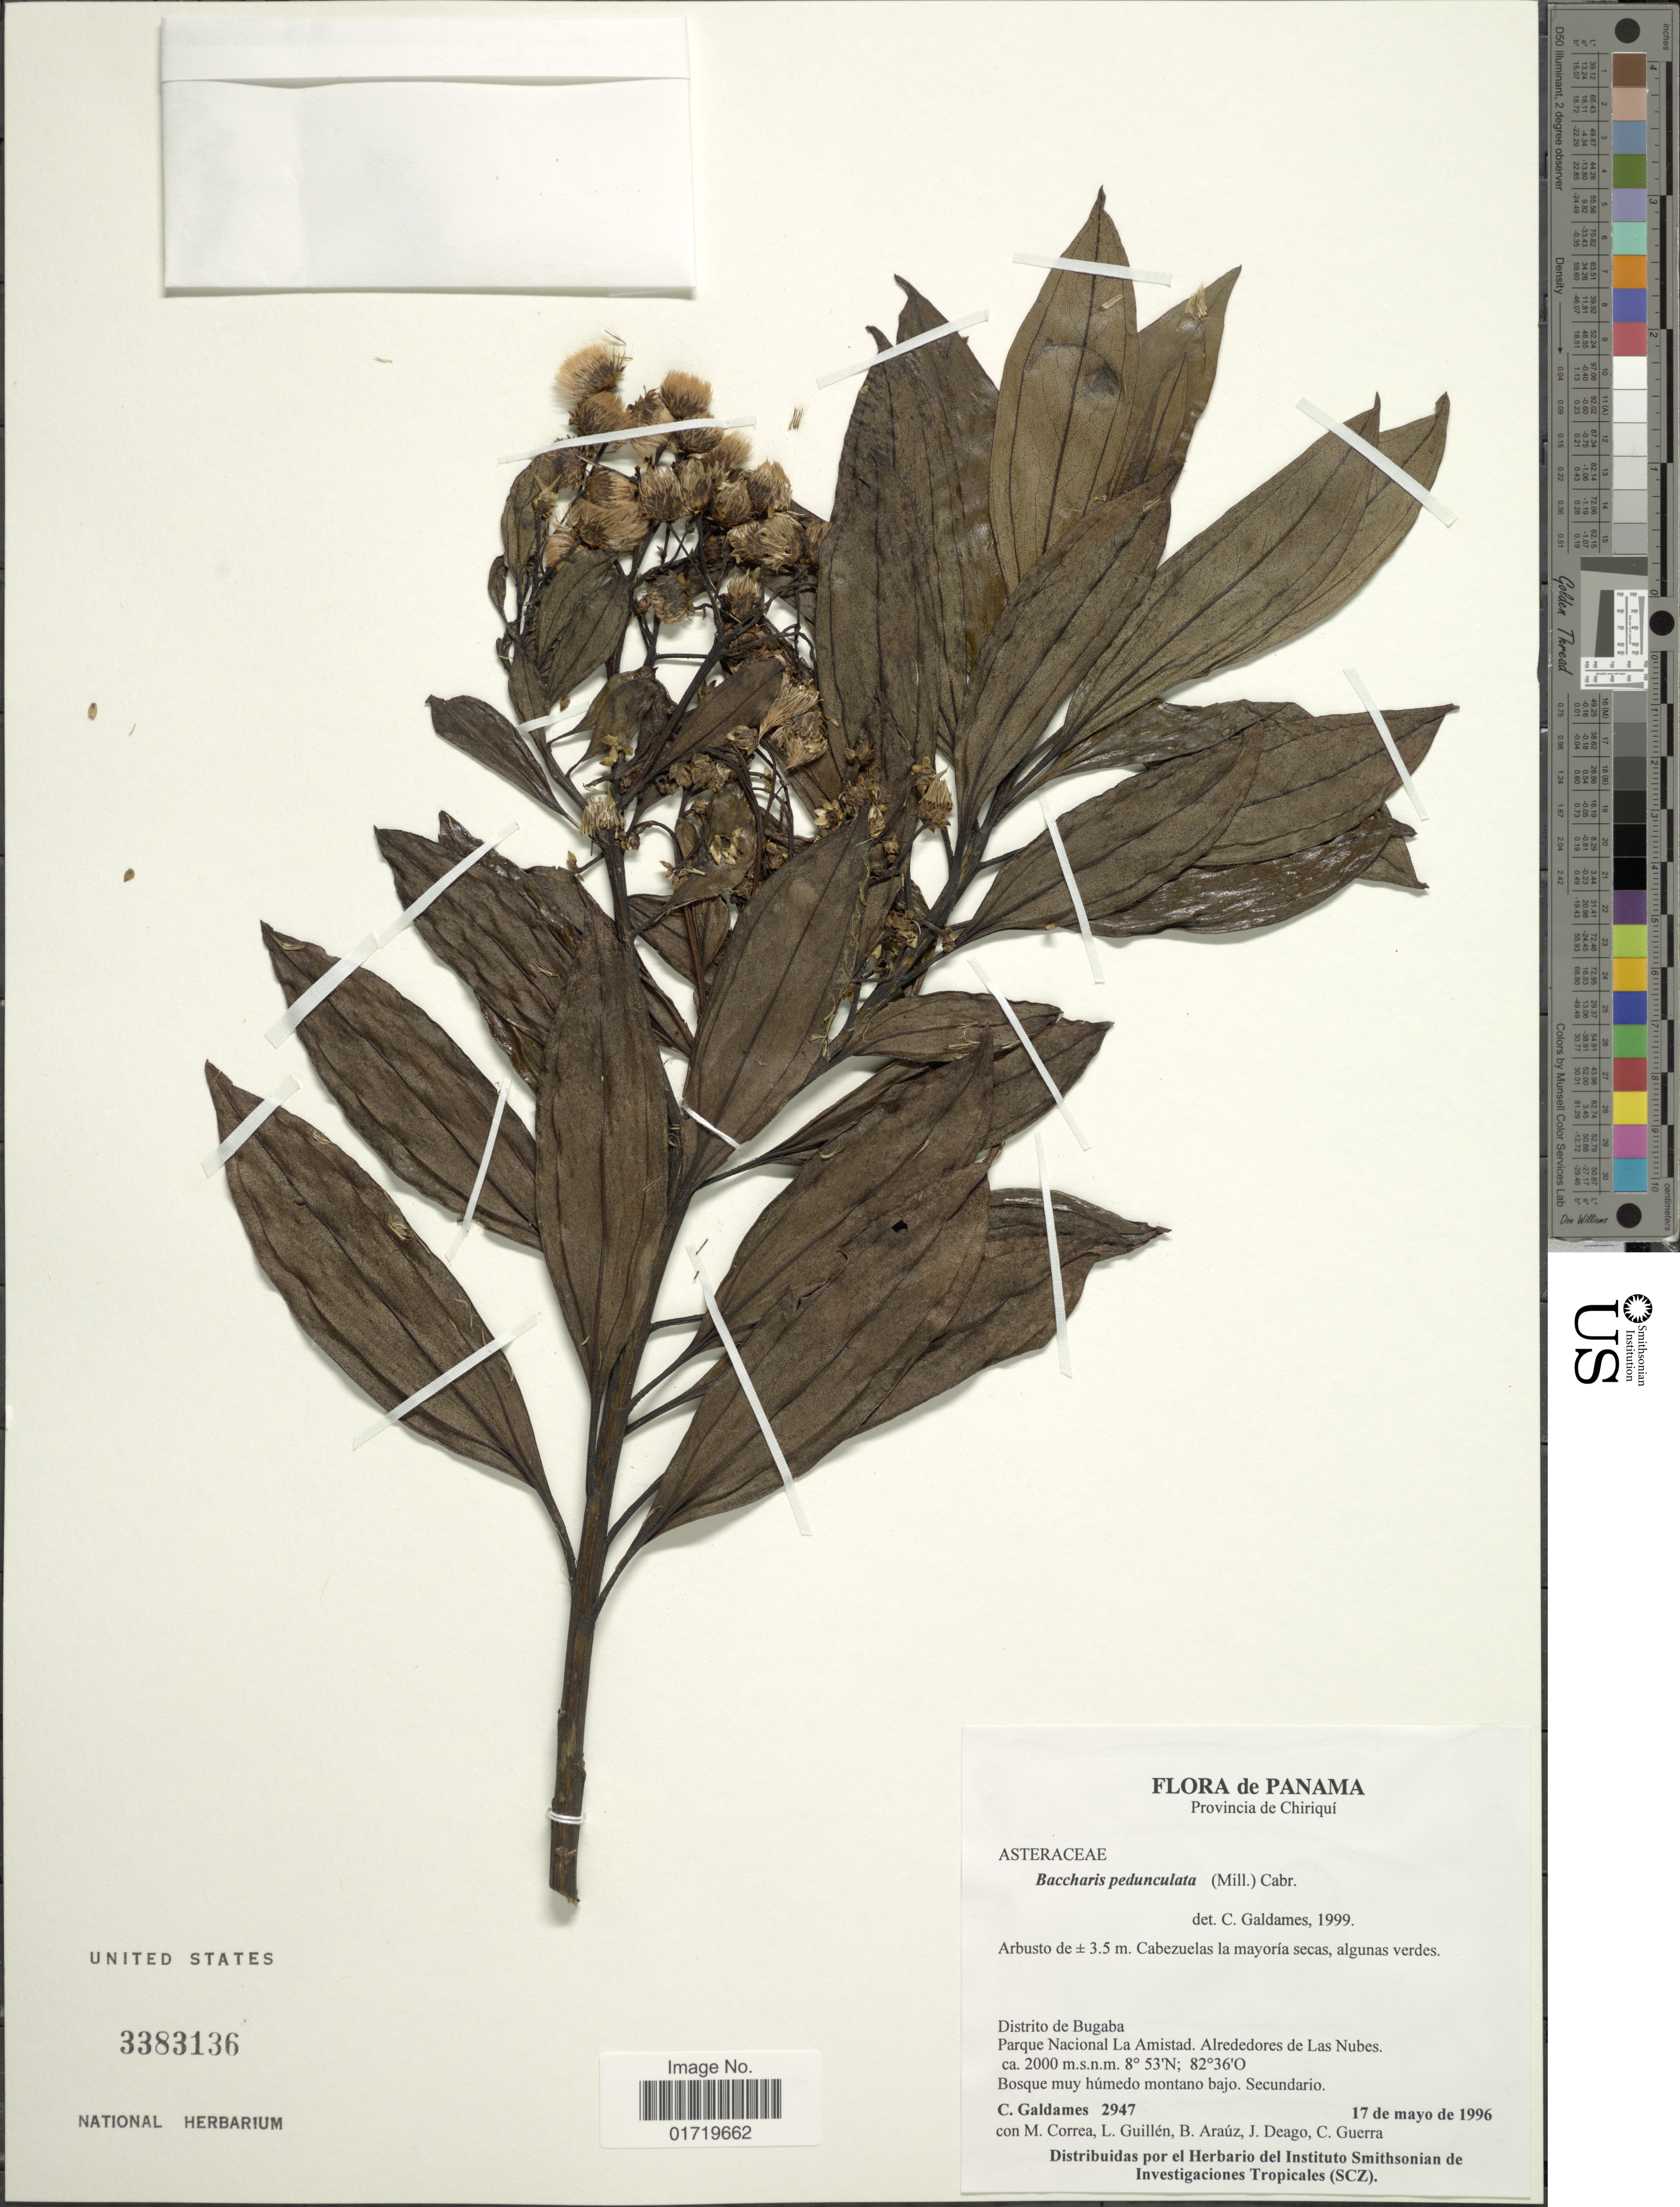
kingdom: Plantae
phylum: Tracheophyta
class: Magnoliopsida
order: Asterales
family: Asteraceae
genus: Baccharis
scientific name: Baccharis pedunculata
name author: (Mill.) Cabrera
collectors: C. Galdames, M. Correa, L. Guillén & B. Araúz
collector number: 2947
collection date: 1996-05-17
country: Panama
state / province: Chiriqui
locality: Provincia de Chiriqui, Distr9ito de Bugada, Parque Nacional La Amistad, Alrededores de Las Nubes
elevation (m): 2000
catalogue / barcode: US 3383136